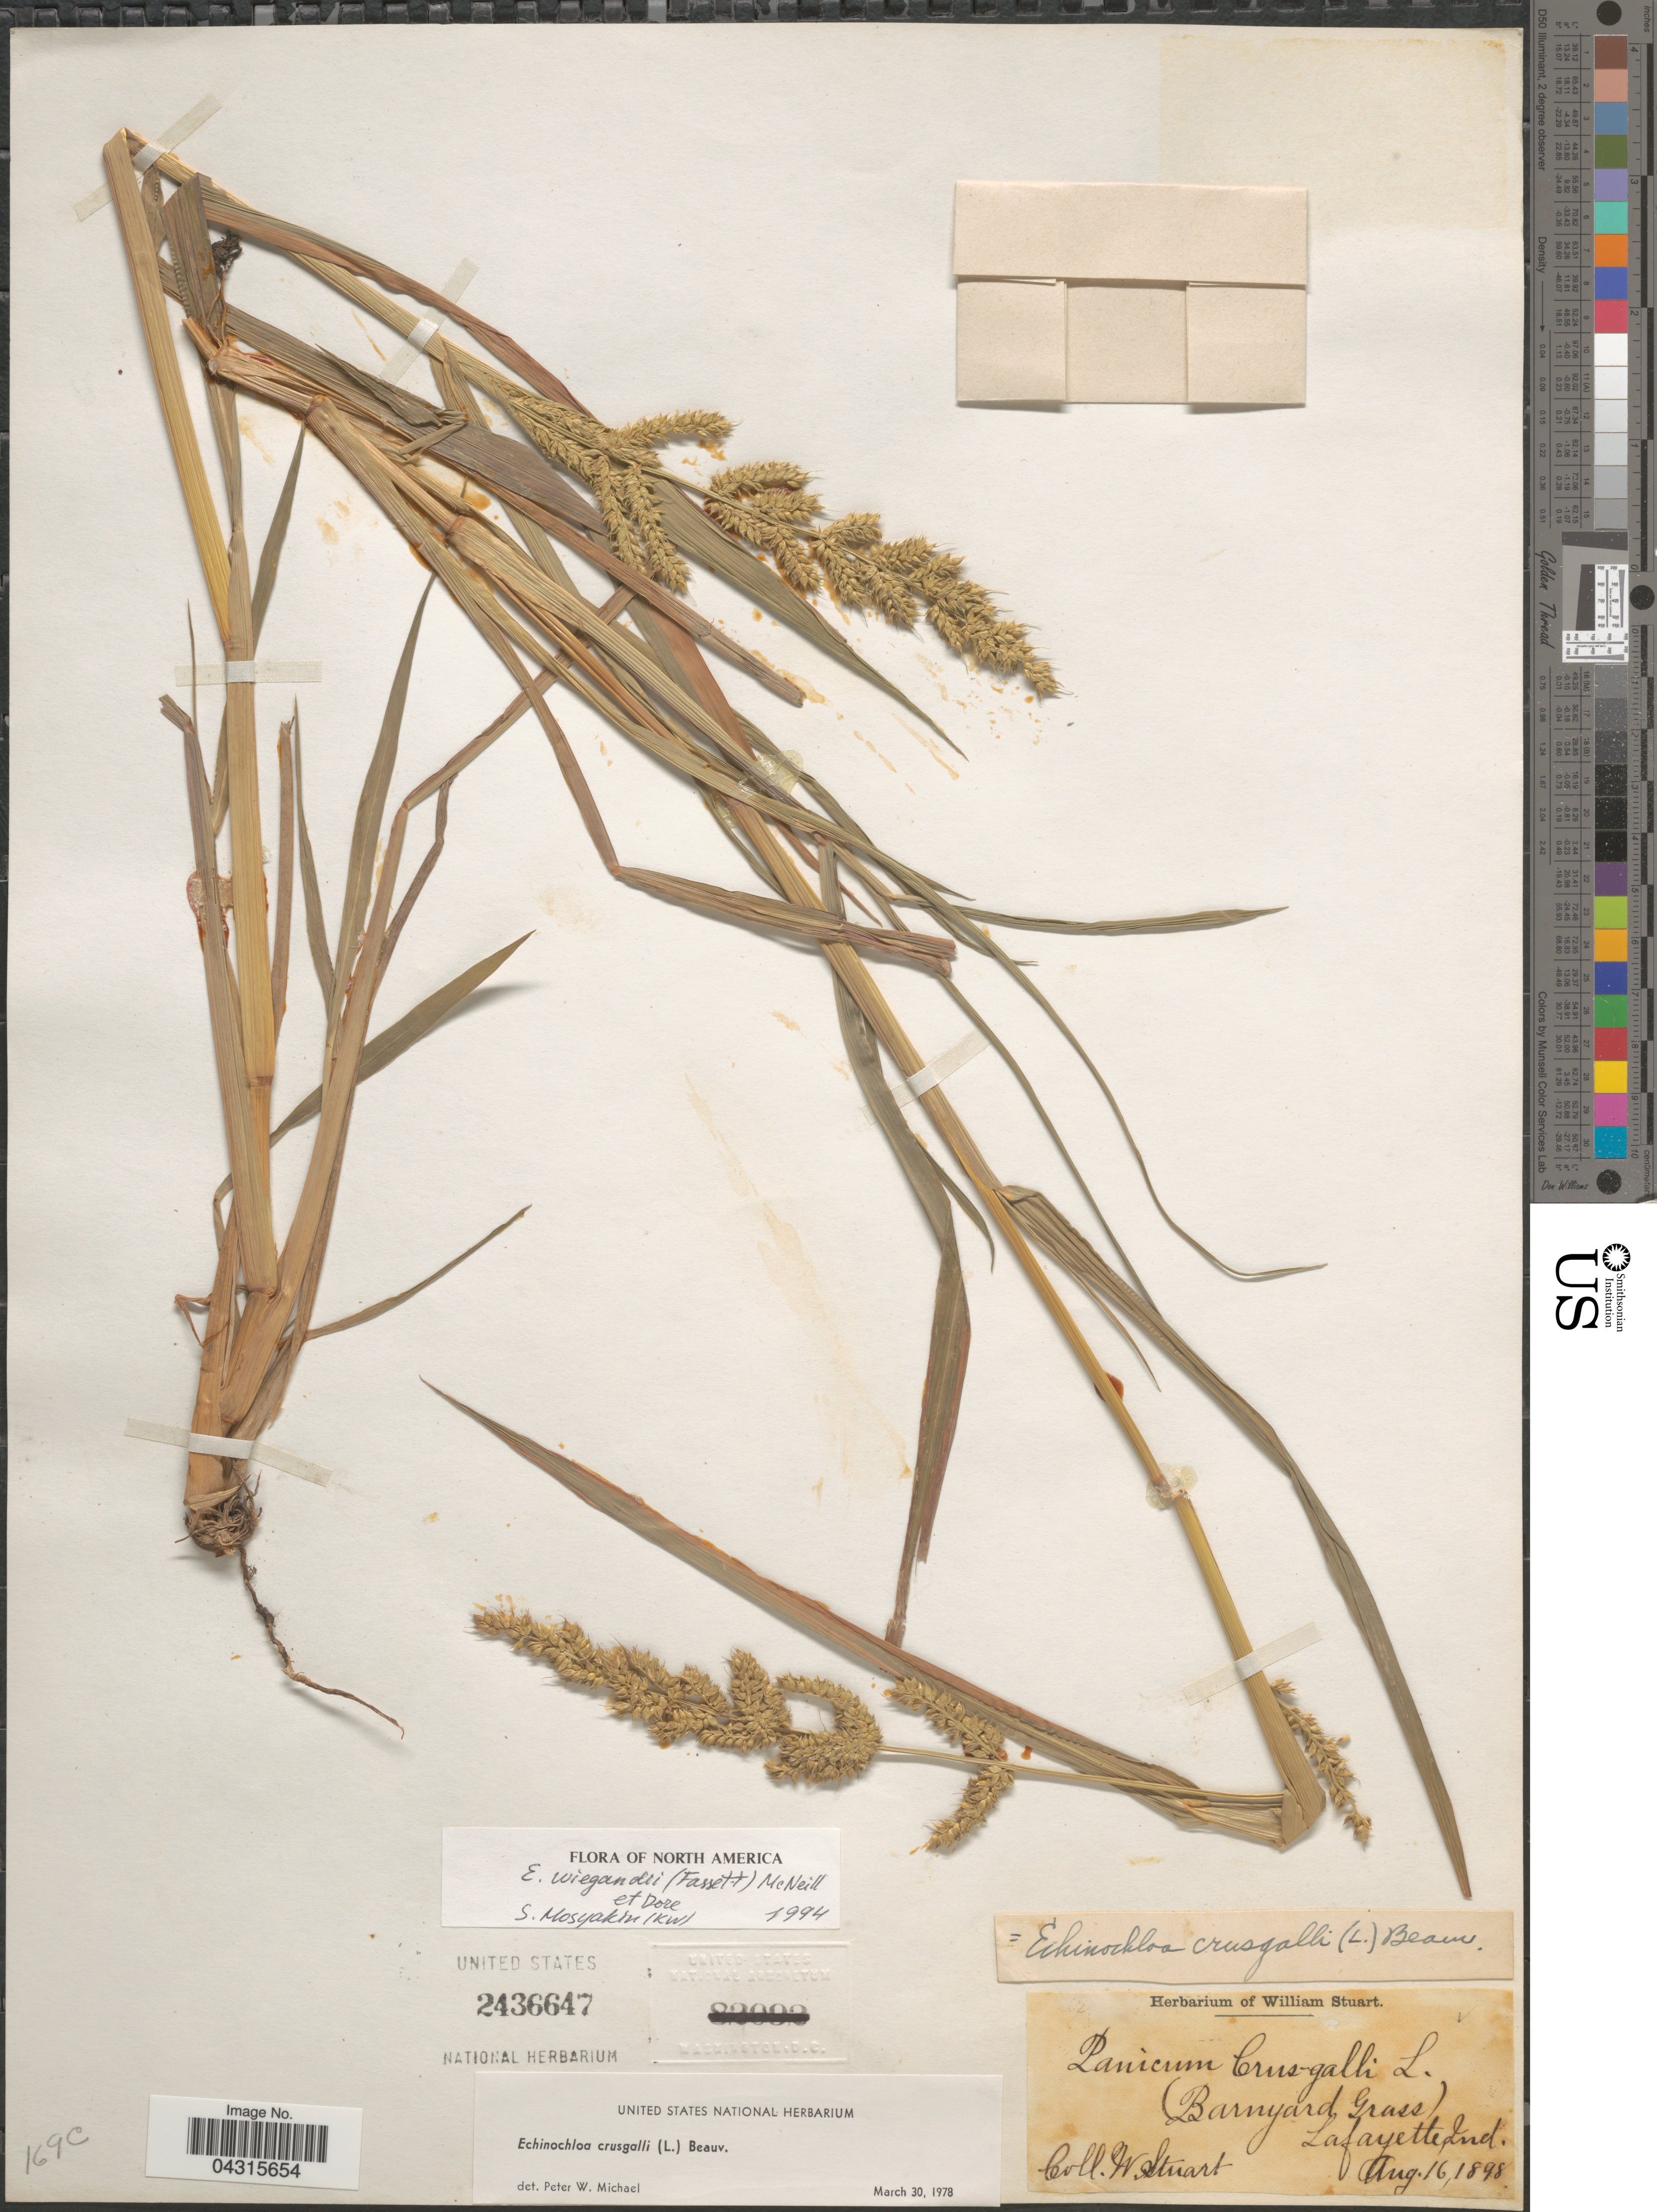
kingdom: Plantae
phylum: Tracheophyta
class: Liliopsida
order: Poales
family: Poaceae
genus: Echinochloa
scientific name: Echinochloa muricata var. microstachya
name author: Wiegand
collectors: W. Stuart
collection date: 1898-08-16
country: United States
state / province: Indiana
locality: Lafayette.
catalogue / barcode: US 2436647